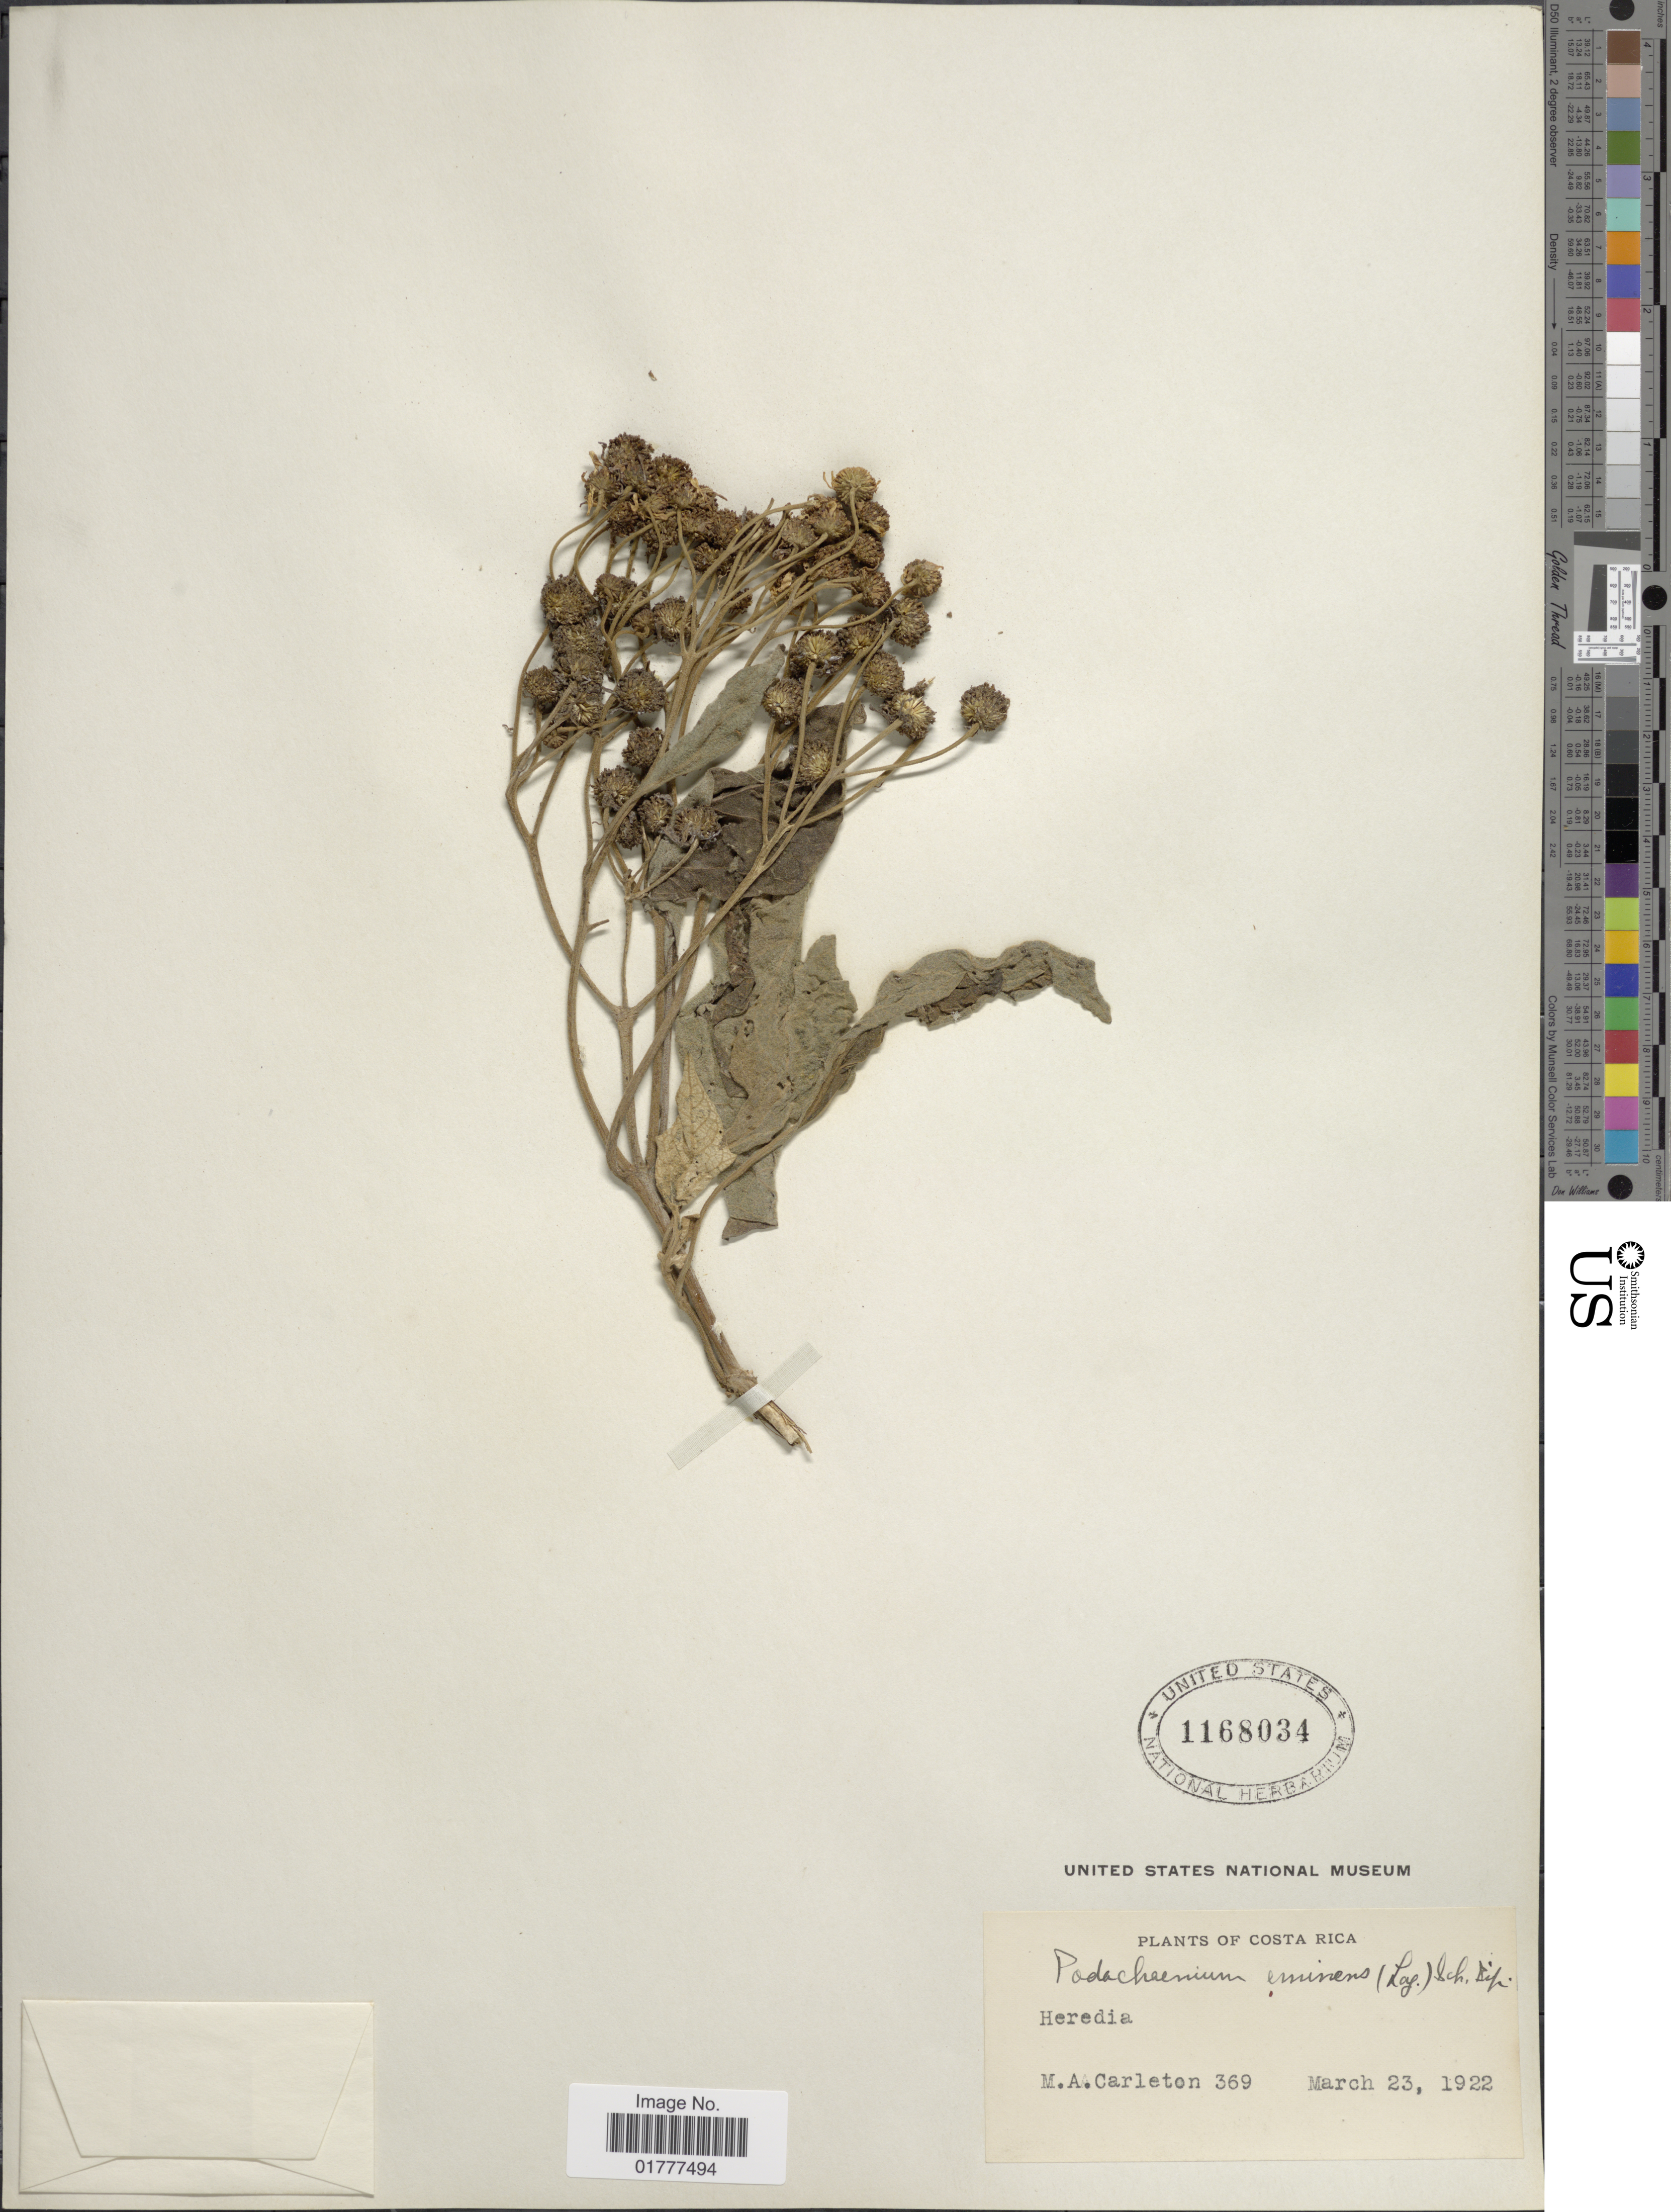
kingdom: Plantae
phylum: Tracheophyta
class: Magnoliopsida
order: Asterales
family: Asteraceae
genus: Podachaenium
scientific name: Podachaenium eminens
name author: (Lag.) Sch. Bip. ex Sch. Bip.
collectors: M. A. Carleton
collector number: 369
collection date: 1922-03-23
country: Costa Rica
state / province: Heredia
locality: Heredia.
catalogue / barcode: US 1168034